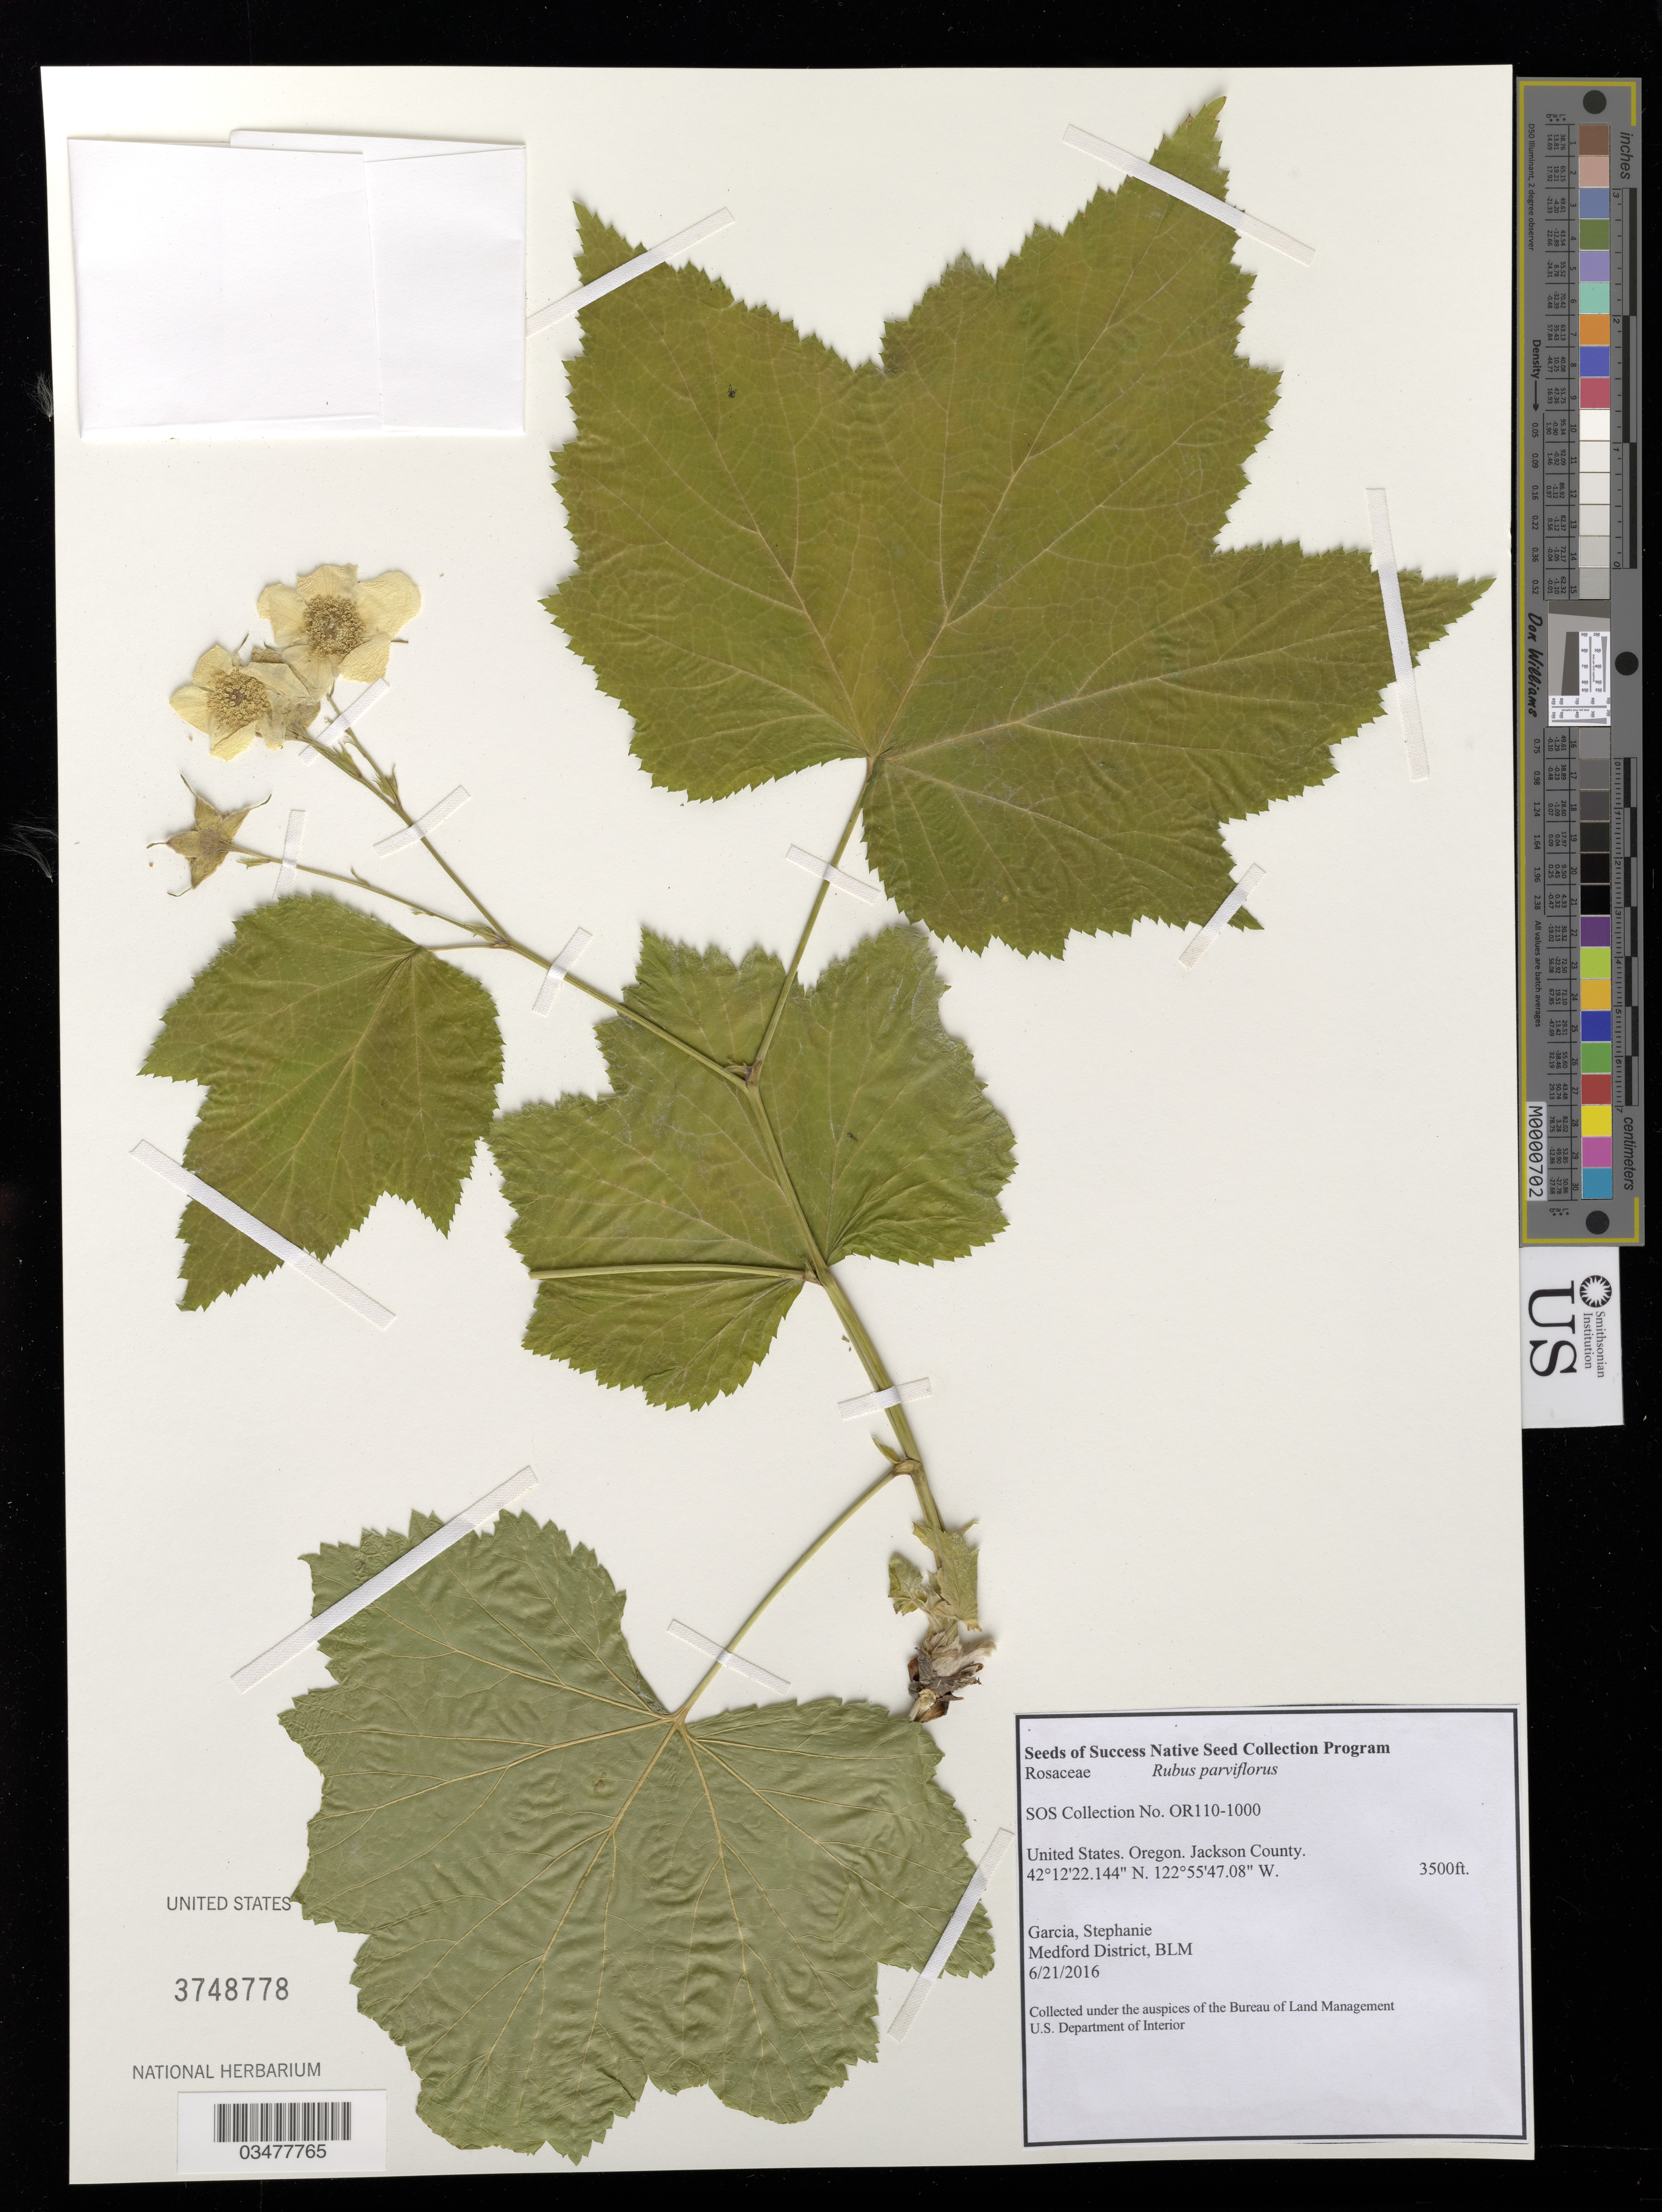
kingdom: Plantae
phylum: Tracheophyta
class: Magnoliopsida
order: Rosales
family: Rosaceae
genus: Rubus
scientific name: Rubus parviflorus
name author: Nutt.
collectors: S. Garcia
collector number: OR110-1000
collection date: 2016-06-21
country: United States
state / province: Oregon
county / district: Jackson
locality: Ashland Resource Area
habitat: Off BLM road 38-2-26, little to no use from public. Road winds up and down ridges. Patches of Rubus parviflorus along entire road. Canopy of Pseudotsuga menziesii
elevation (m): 1067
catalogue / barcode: US 3748778